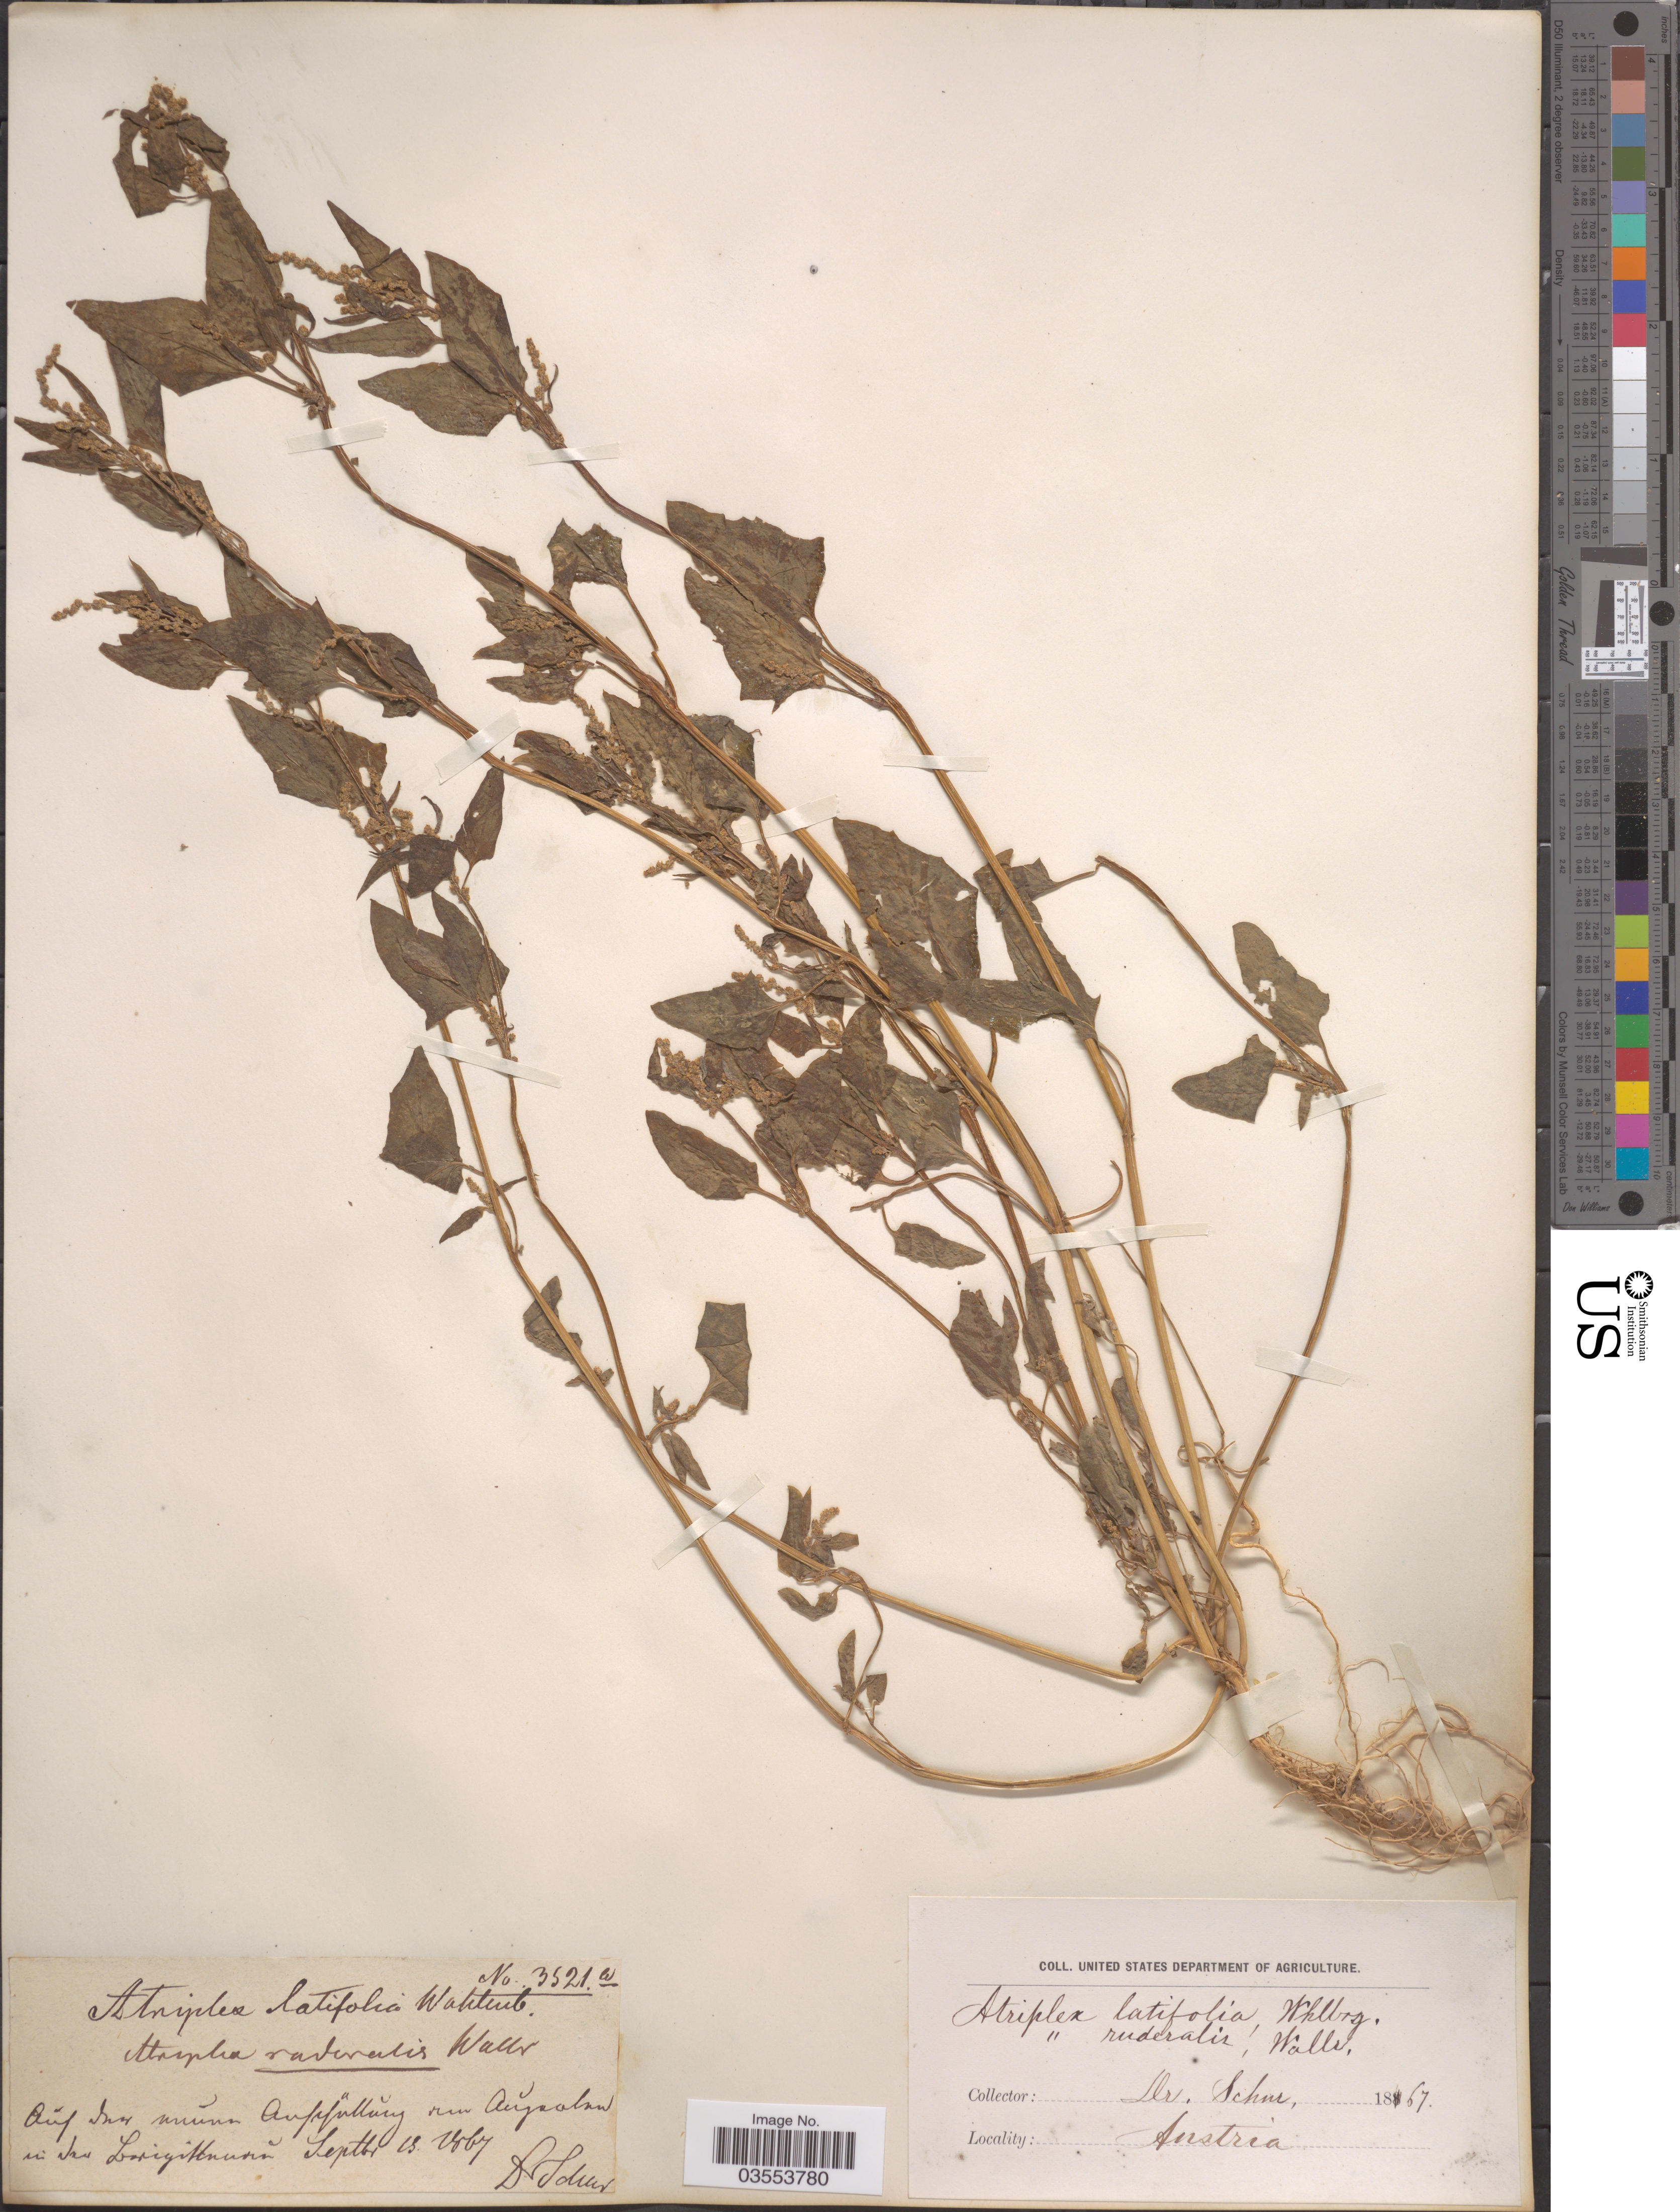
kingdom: Plantae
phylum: Tracheophyta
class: Magnoliopsida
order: Caryophyllales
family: Amaranthaceae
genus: Atriplex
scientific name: Atriplex latifolia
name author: Wahlenb.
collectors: Schur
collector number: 3521a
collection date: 1867-09-18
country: Austria